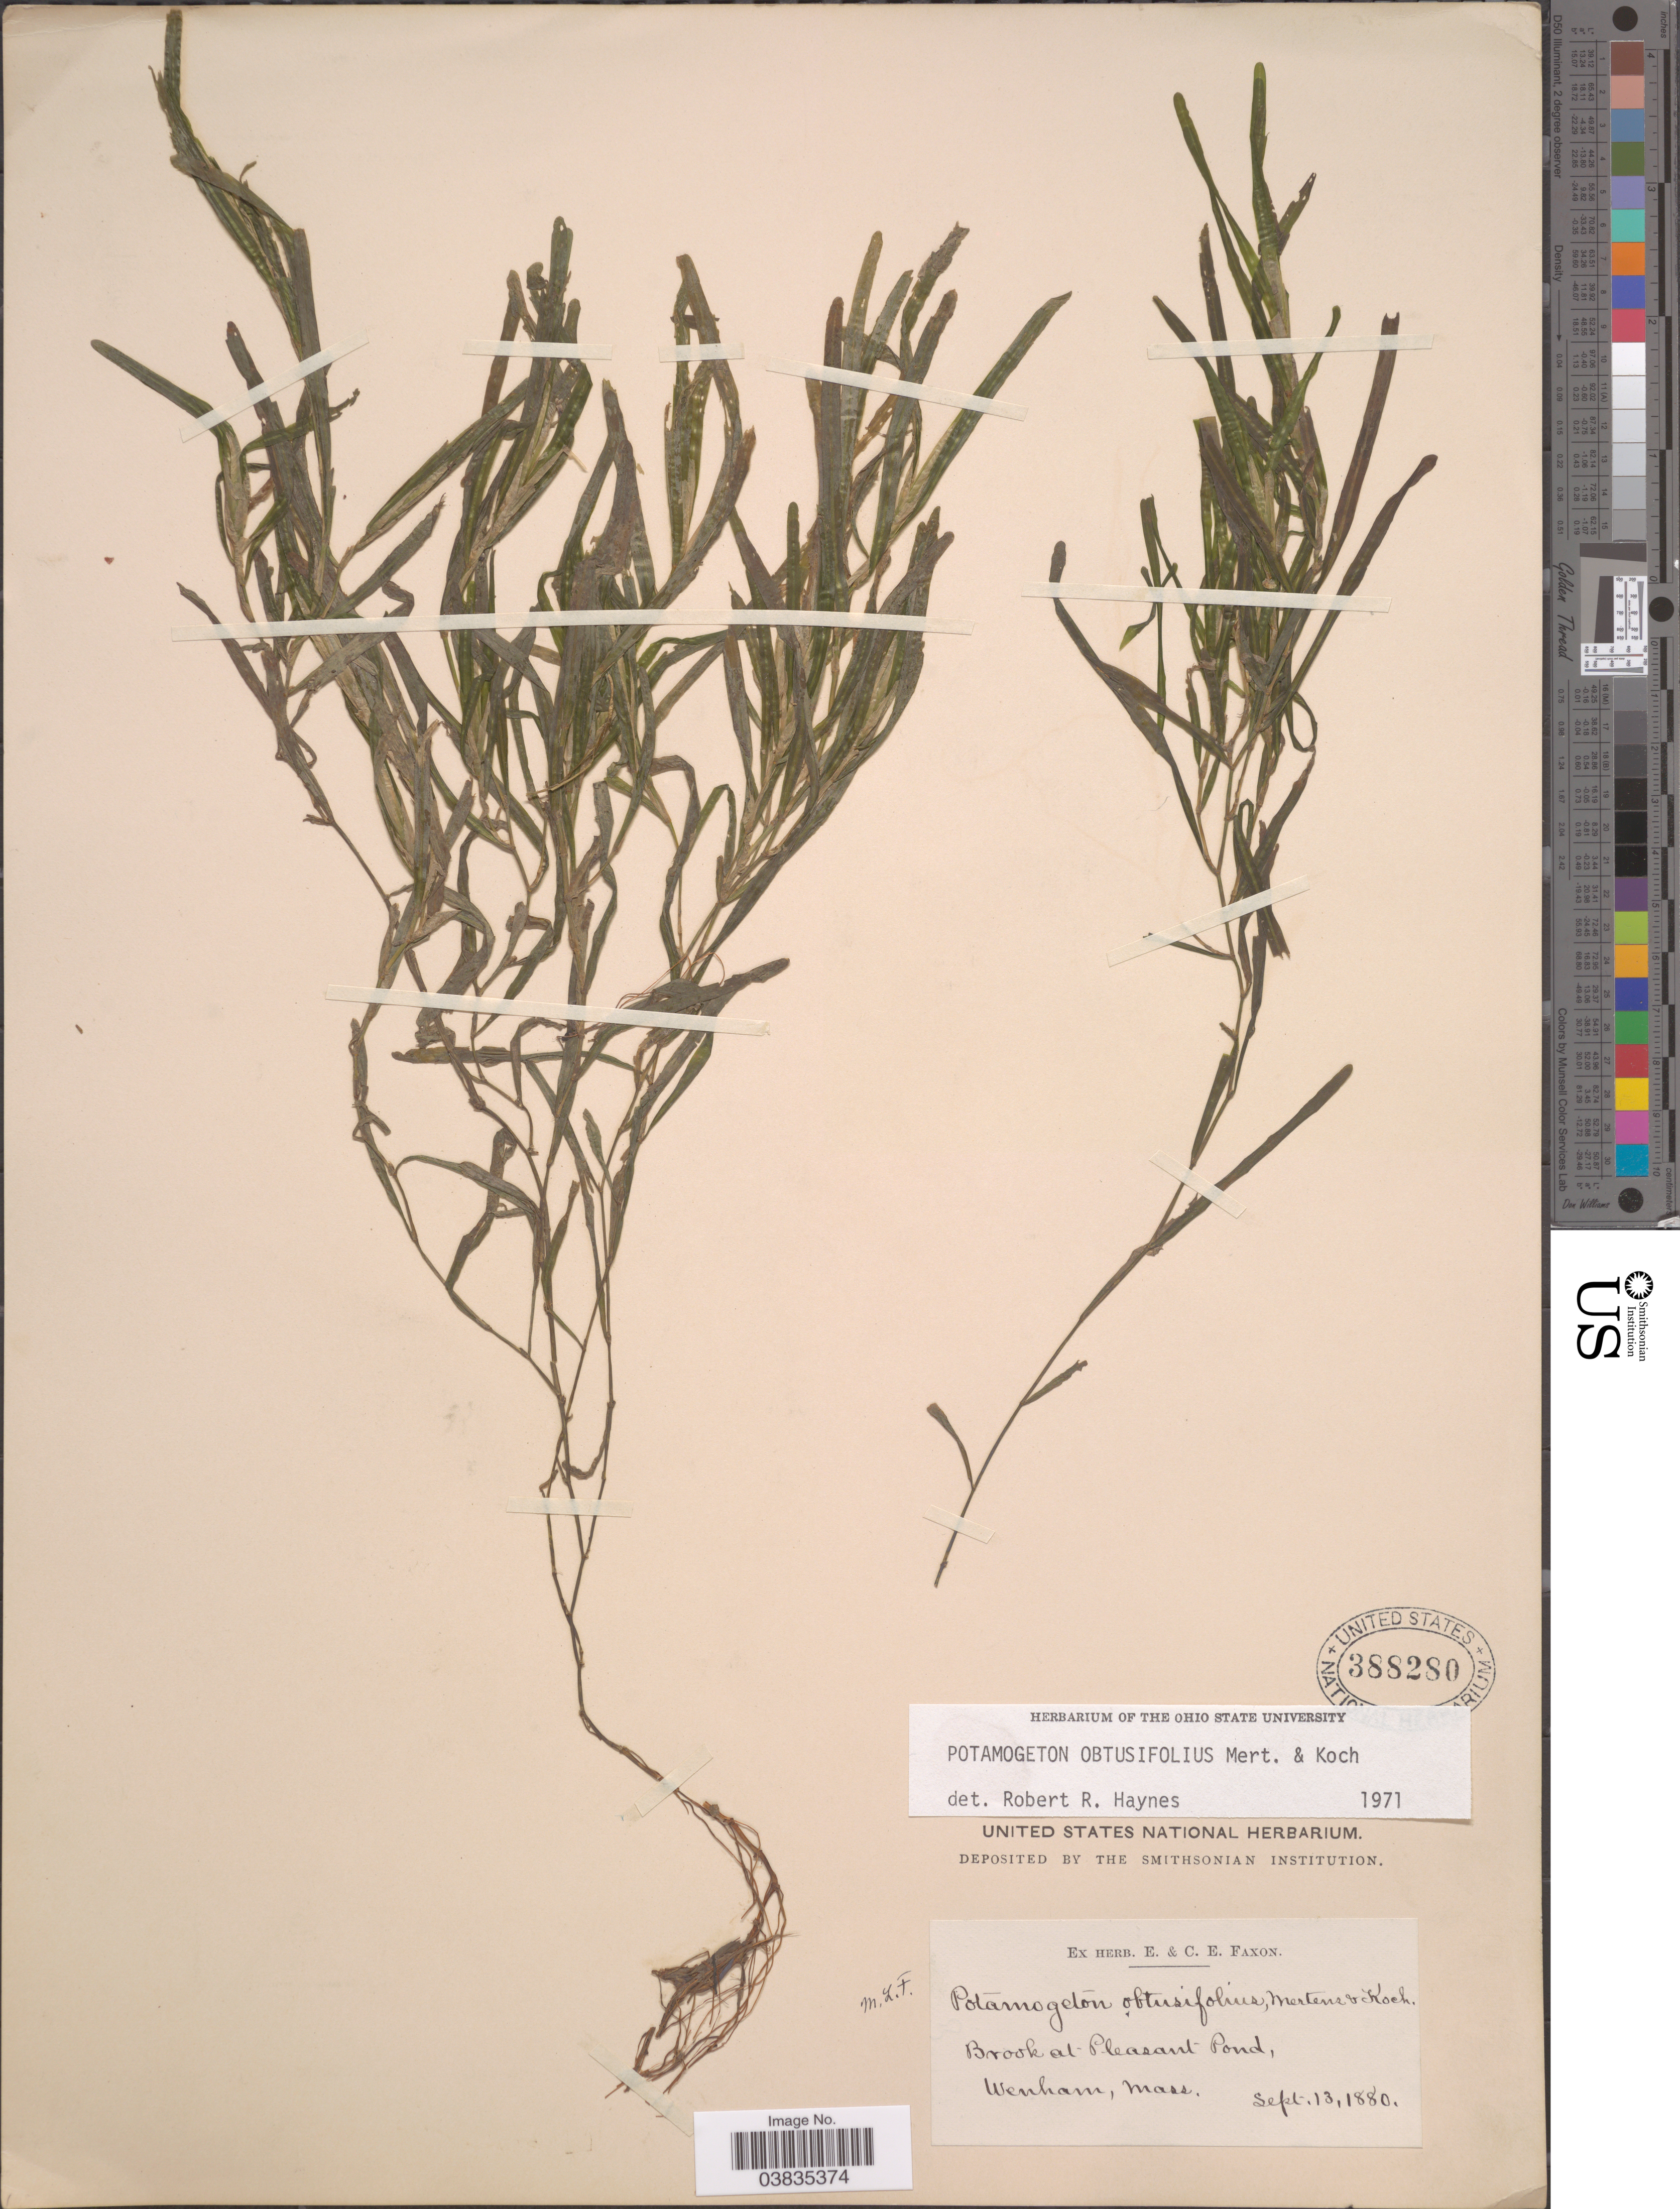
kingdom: Plantae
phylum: Tracheophyta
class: Liliopsida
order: Alismatales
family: Potamogetonaceae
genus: Potamogeton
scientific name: Potamogeton obtusifolius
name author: Mert. & W.D.J. Koch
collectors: ex herb. E. & C.E. Faxon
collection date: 1880-09-13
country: United States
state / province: Massachusetts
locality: Brook at Pleasant Pond, Wenham.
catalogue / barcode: US 388280